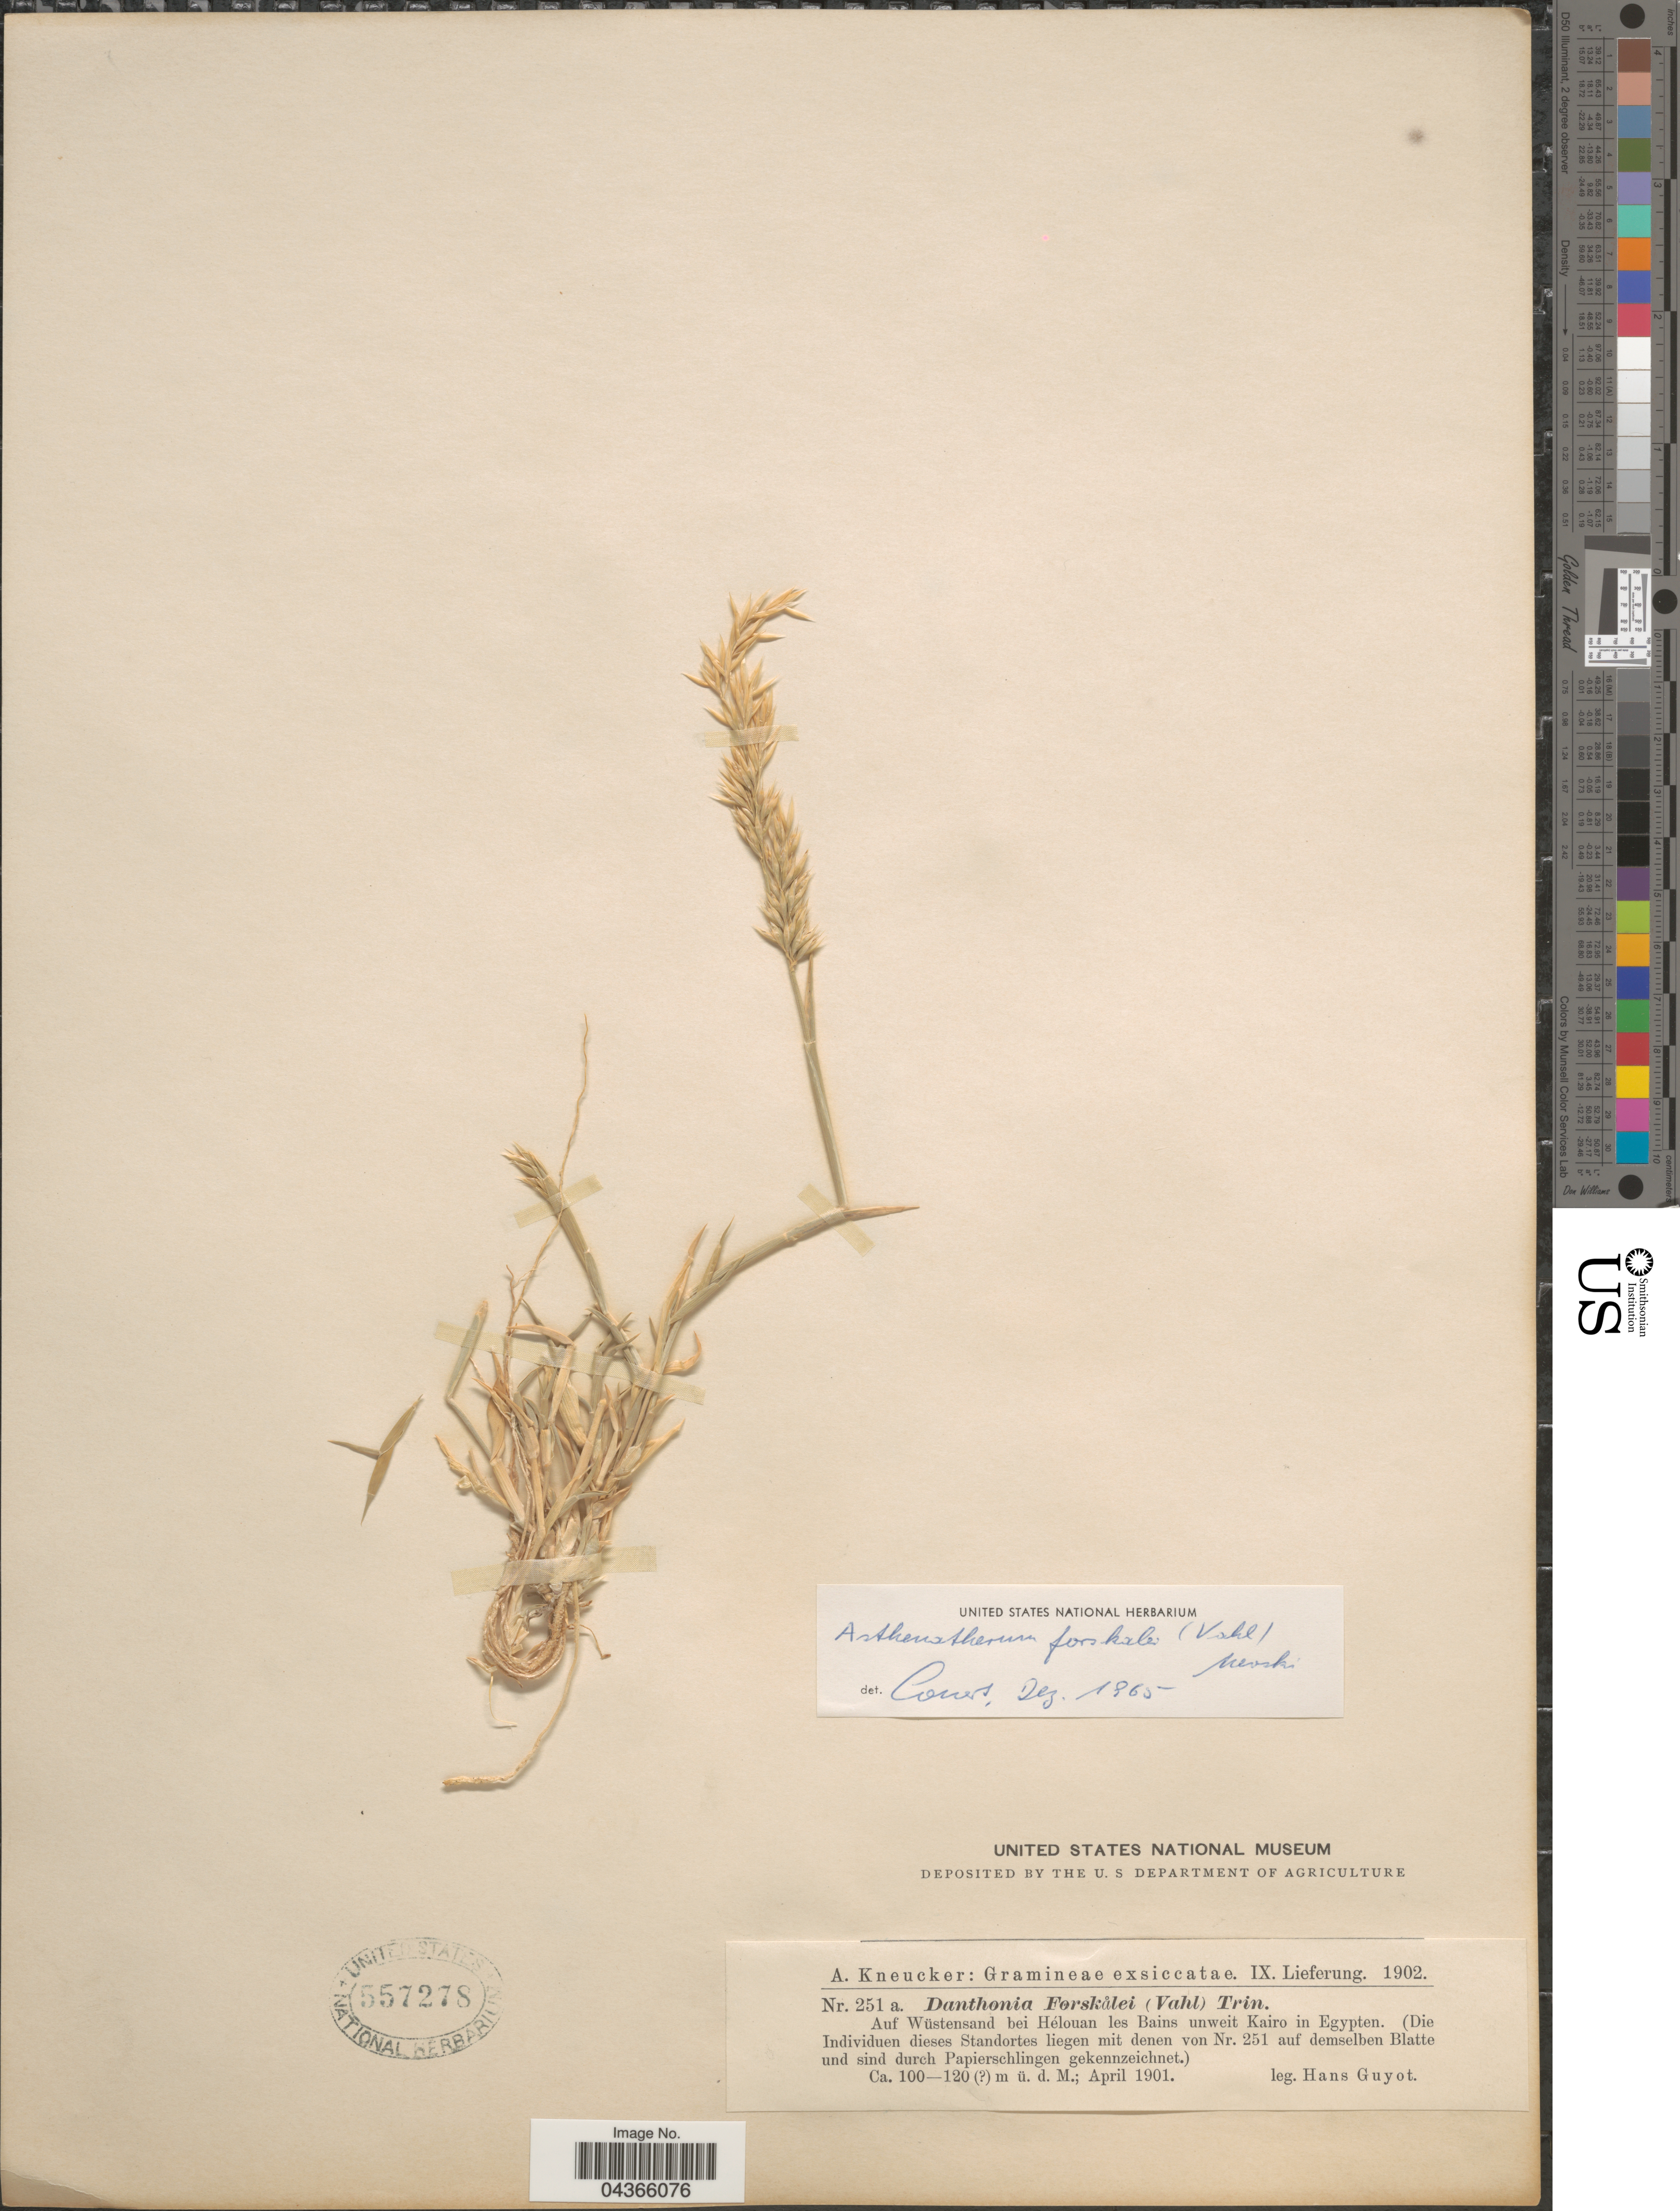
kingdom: Plantae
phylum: Tracheophyta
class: Liliopsida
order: Poales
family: Poaceae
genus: Centropodia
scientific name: Centropodia forsskalii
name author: (Vahl) Cope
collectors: H. Guyot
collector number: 251a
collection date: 1903-03/1903-04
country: Egypt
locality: Auf Wüstensand bei Hélouan les Bains unweit Kairo in Egypten.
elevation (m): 100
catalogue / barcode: US 557278